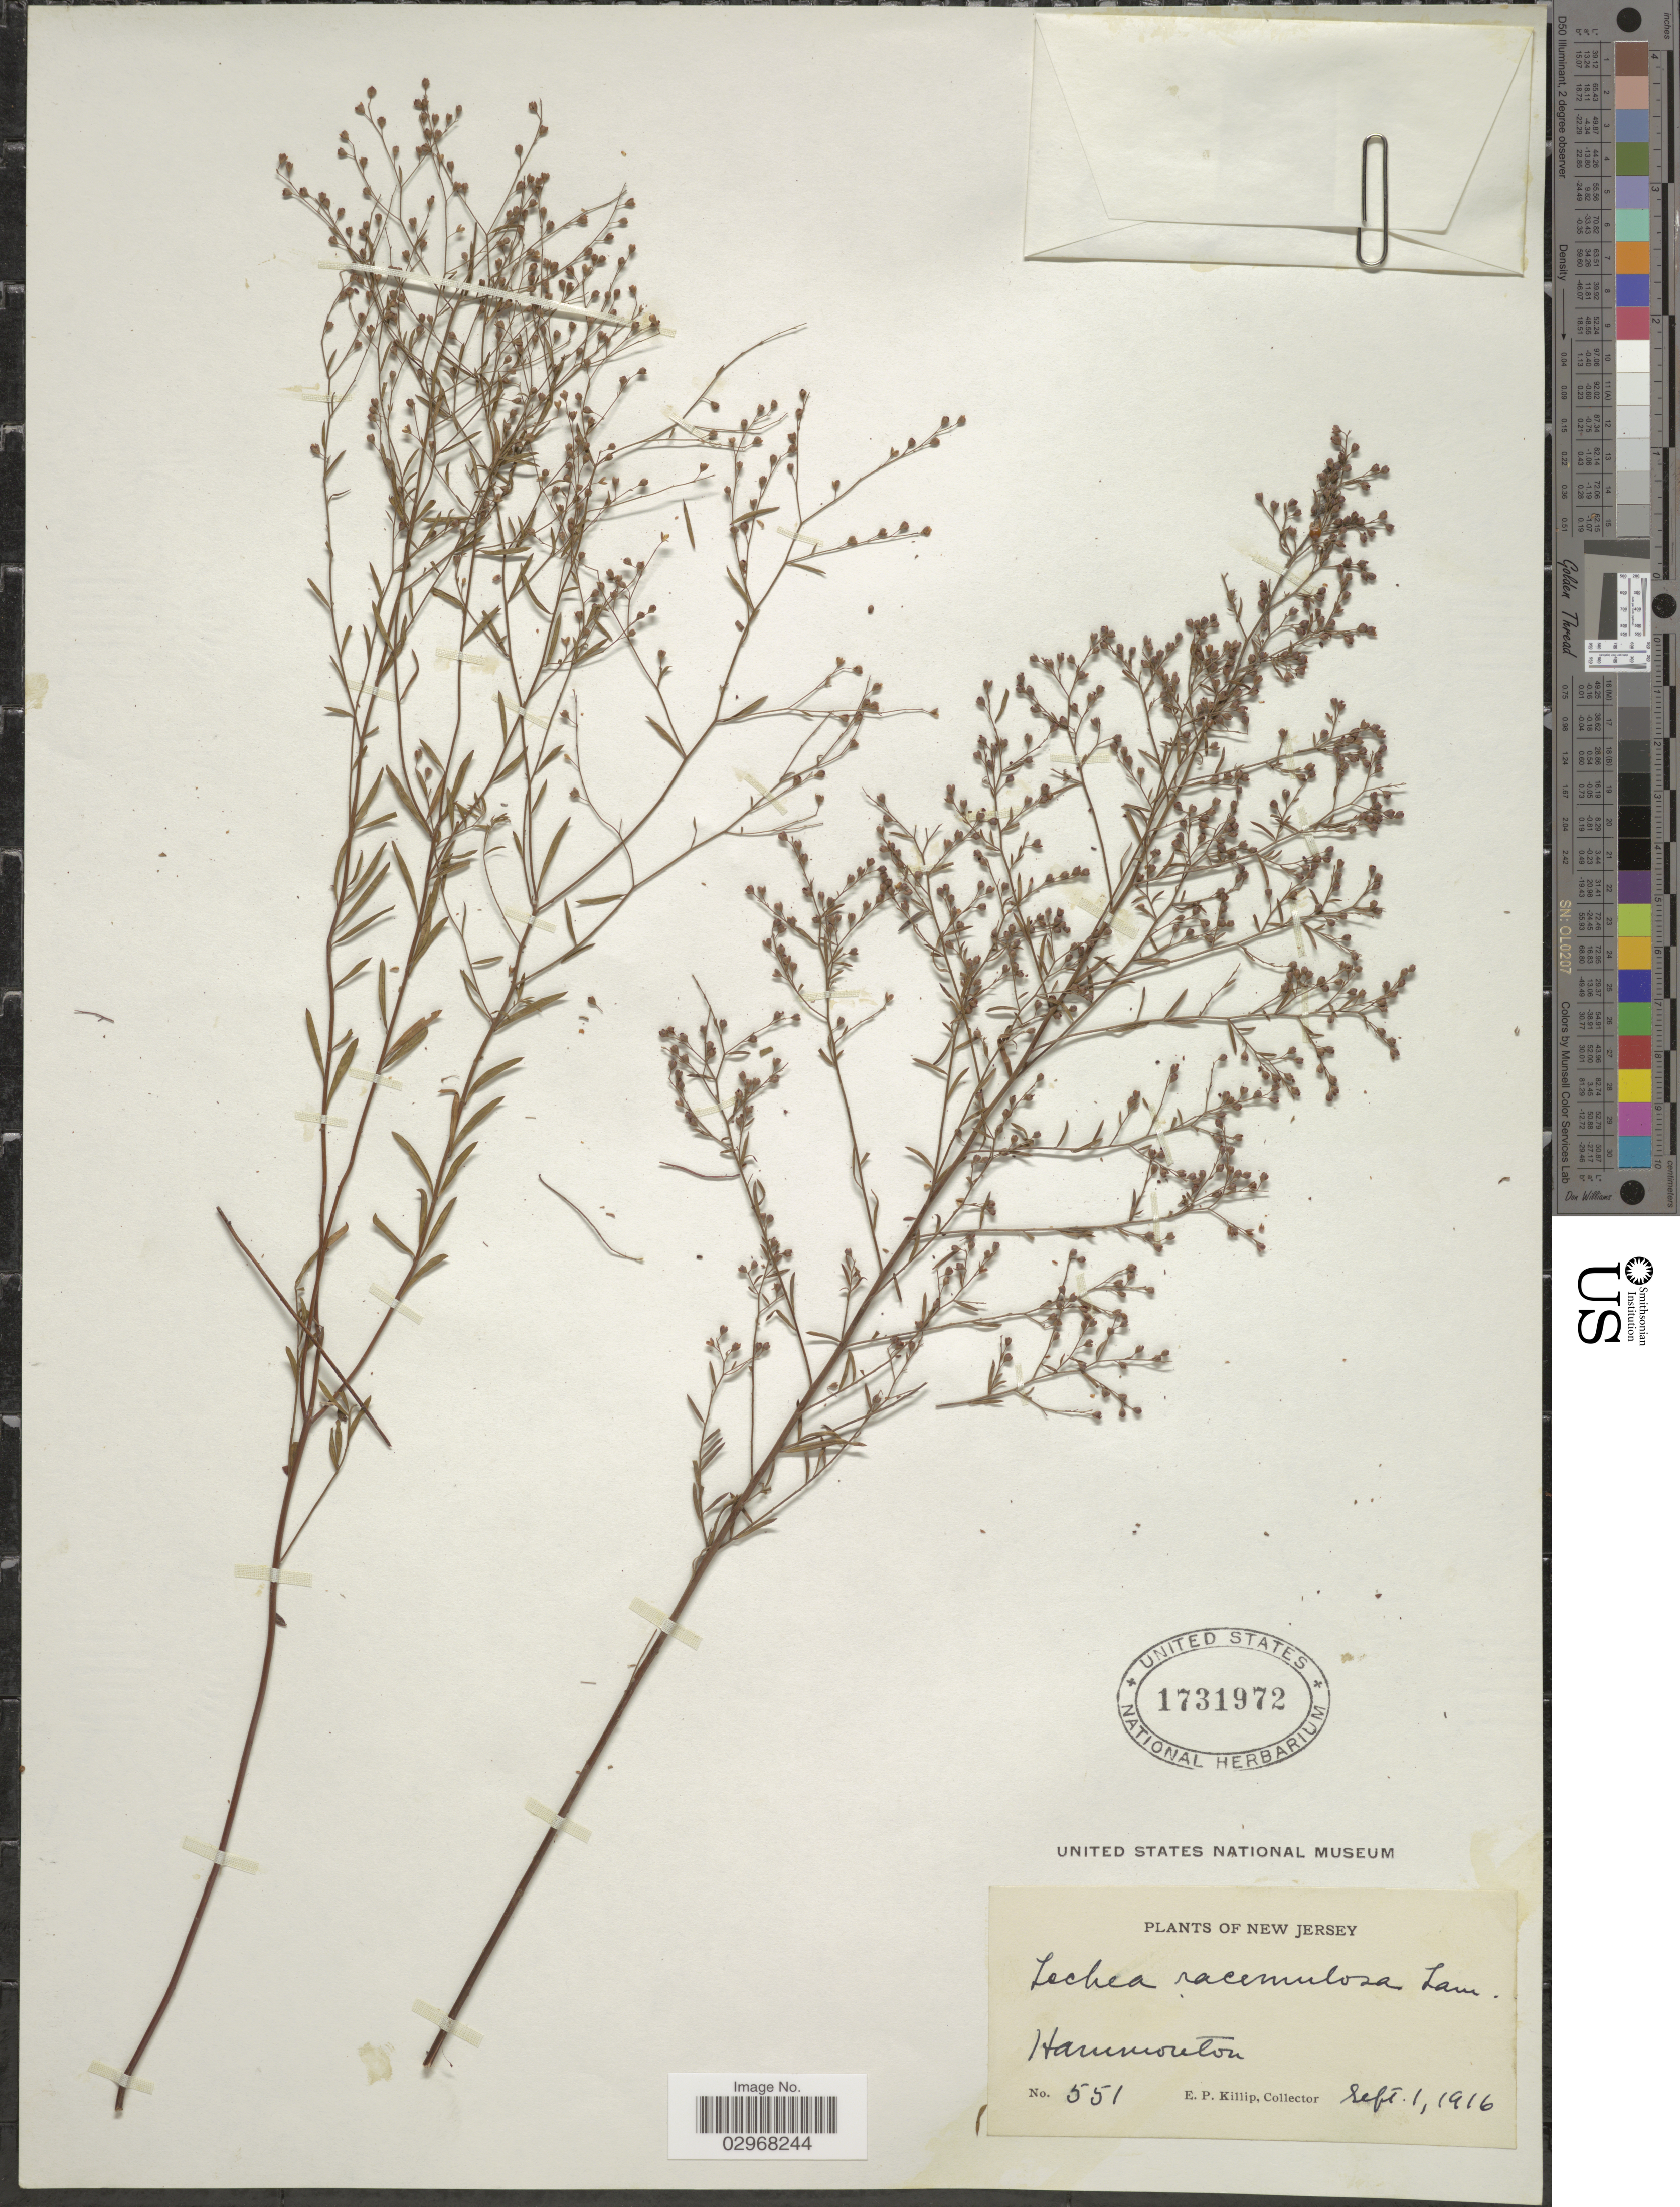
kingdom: Plantae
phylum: Tracheophyta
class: Magnoliopsida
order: Malvales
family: Cistaceae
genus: Lechea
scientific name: Lechea racemulosa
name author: Michx.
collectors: E. P. Killip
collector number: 551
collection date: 1916-09-01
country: United States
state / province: New Jersey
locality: Hammonton.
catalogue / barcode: US 1731972